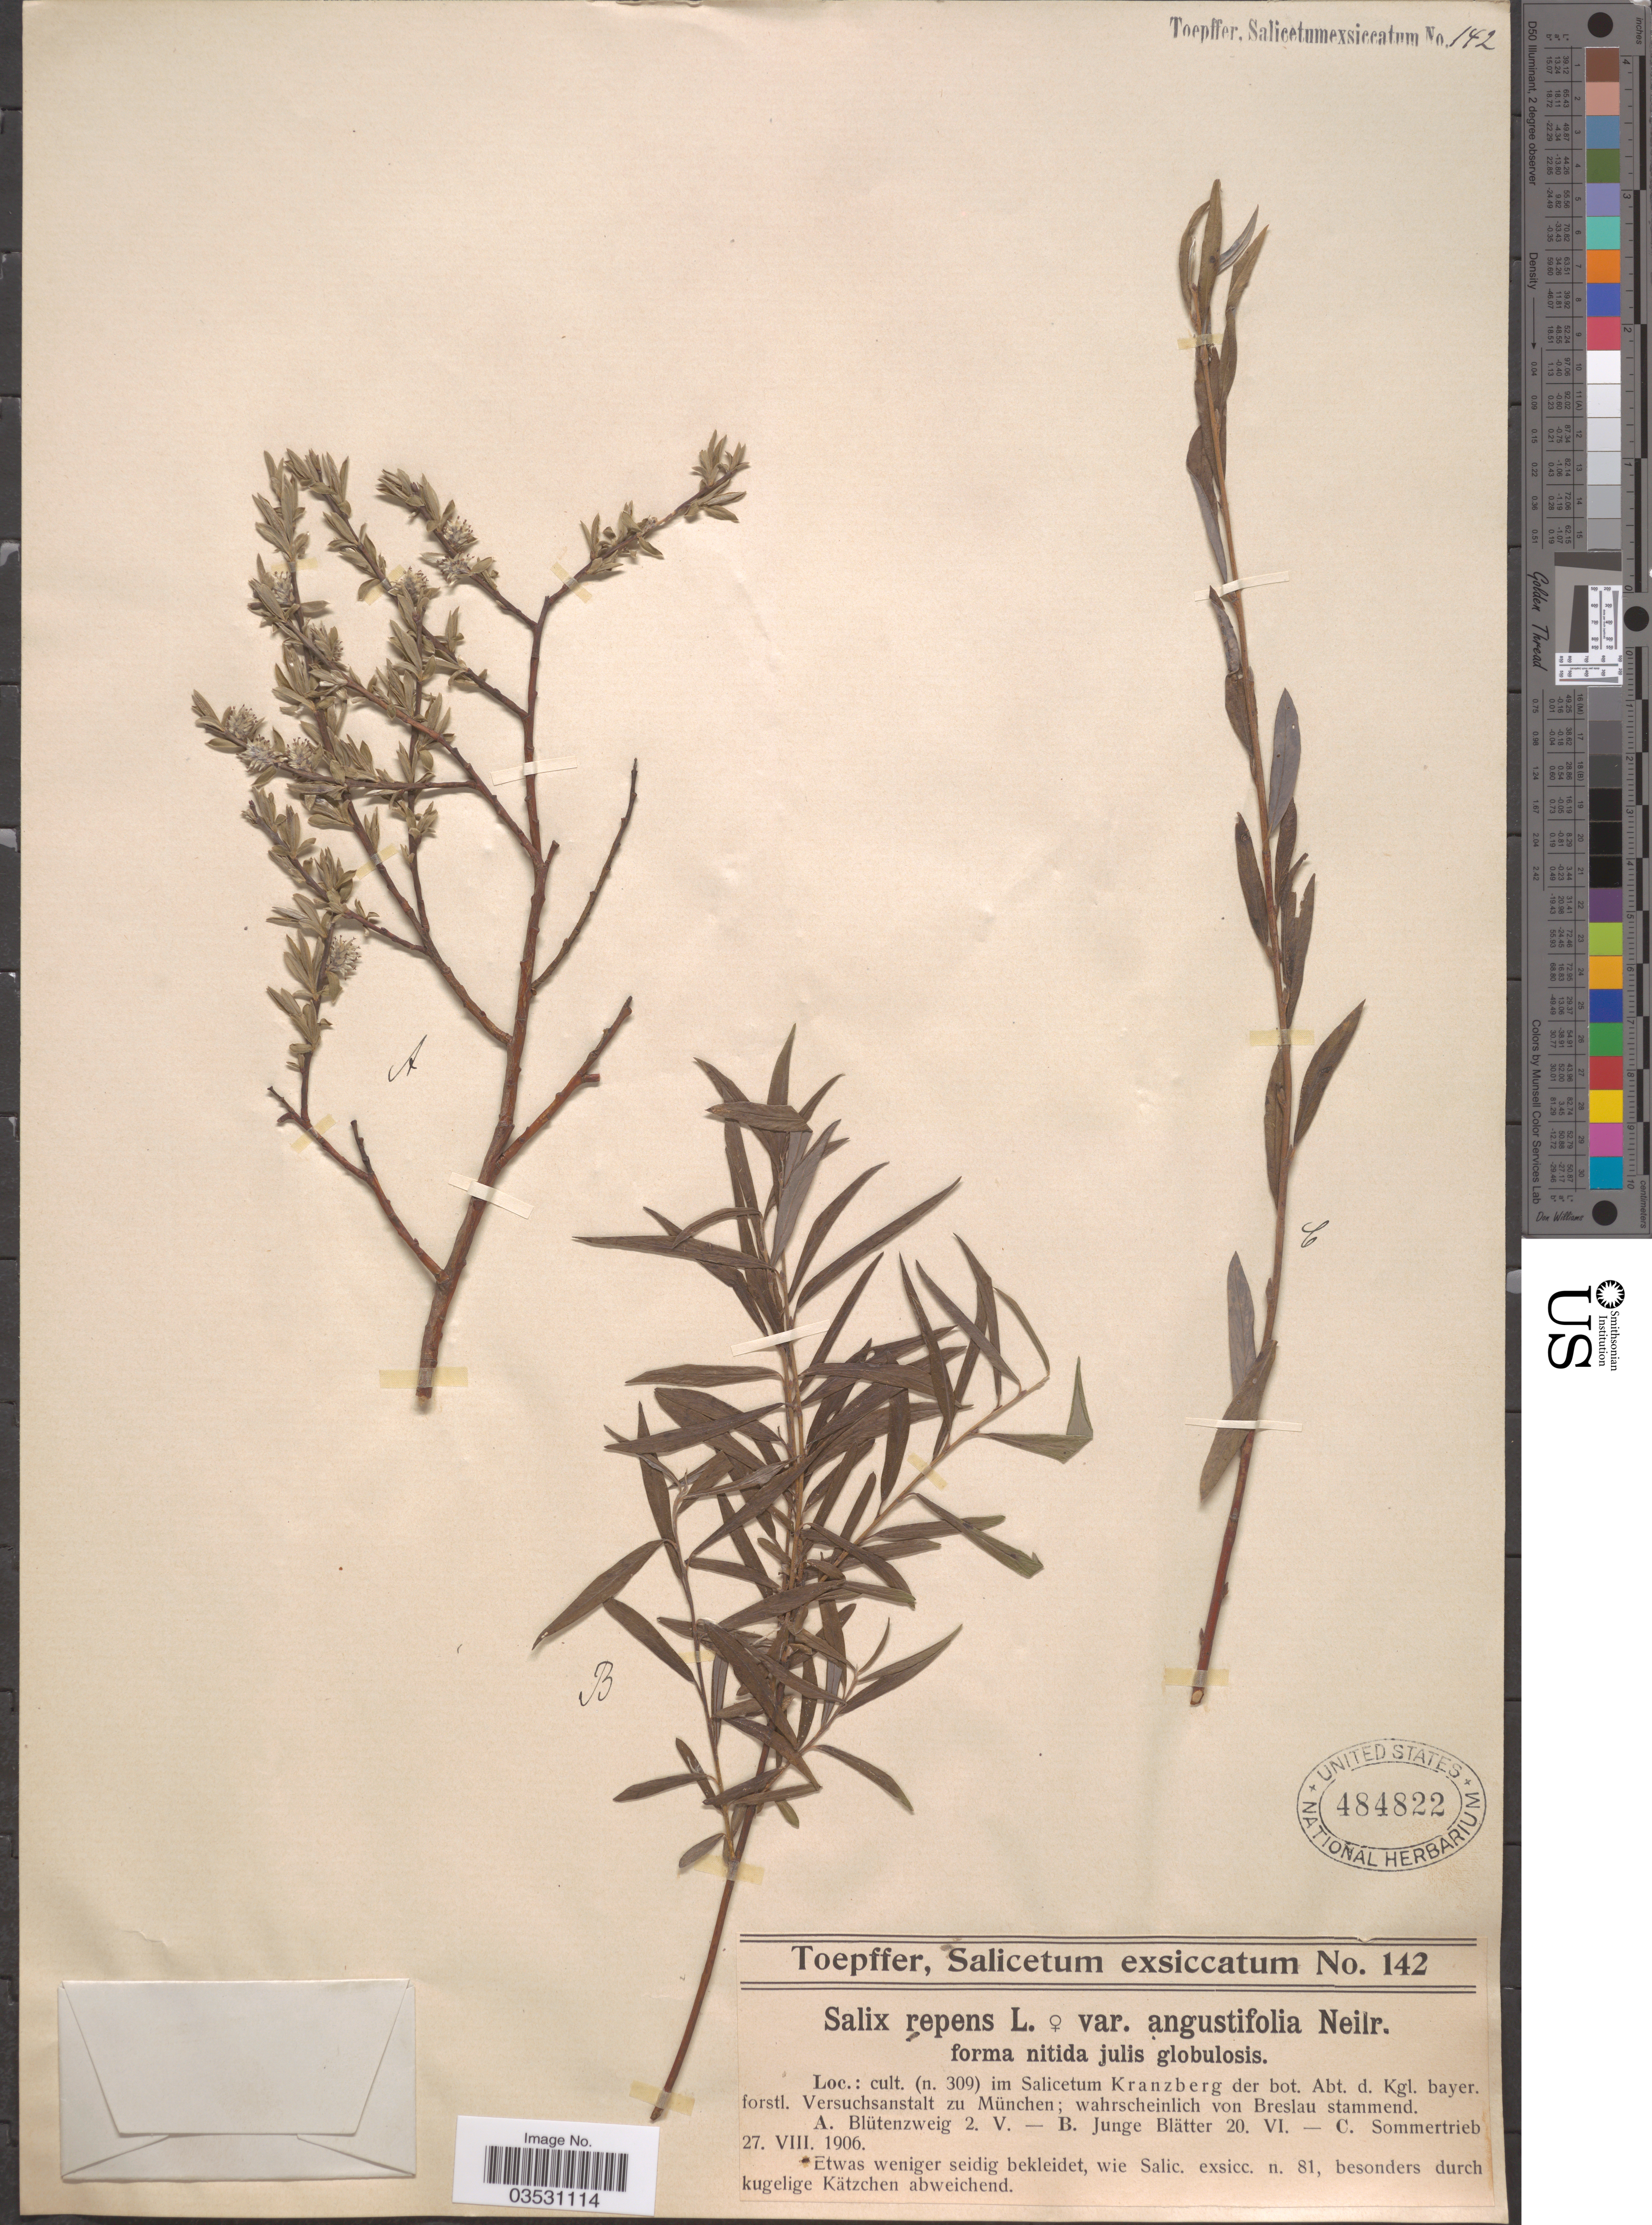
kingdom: Plantae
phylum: Tracheophyta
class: Magnoliopsida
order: Malpighiales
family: Salicaceae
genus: Salix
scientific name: Salix repens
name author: L.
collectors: A. Toepffer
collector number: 142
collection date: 1906-05-02/1906-08-27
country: Germany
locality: Cult. (n. 309) im Salicetum Kranzberg der bot. Abt. d. Kgl. bayer. forstl. Versuchsanstalt zu München; wahrscheinlich von Breslau stammend.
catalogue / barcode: US 484822